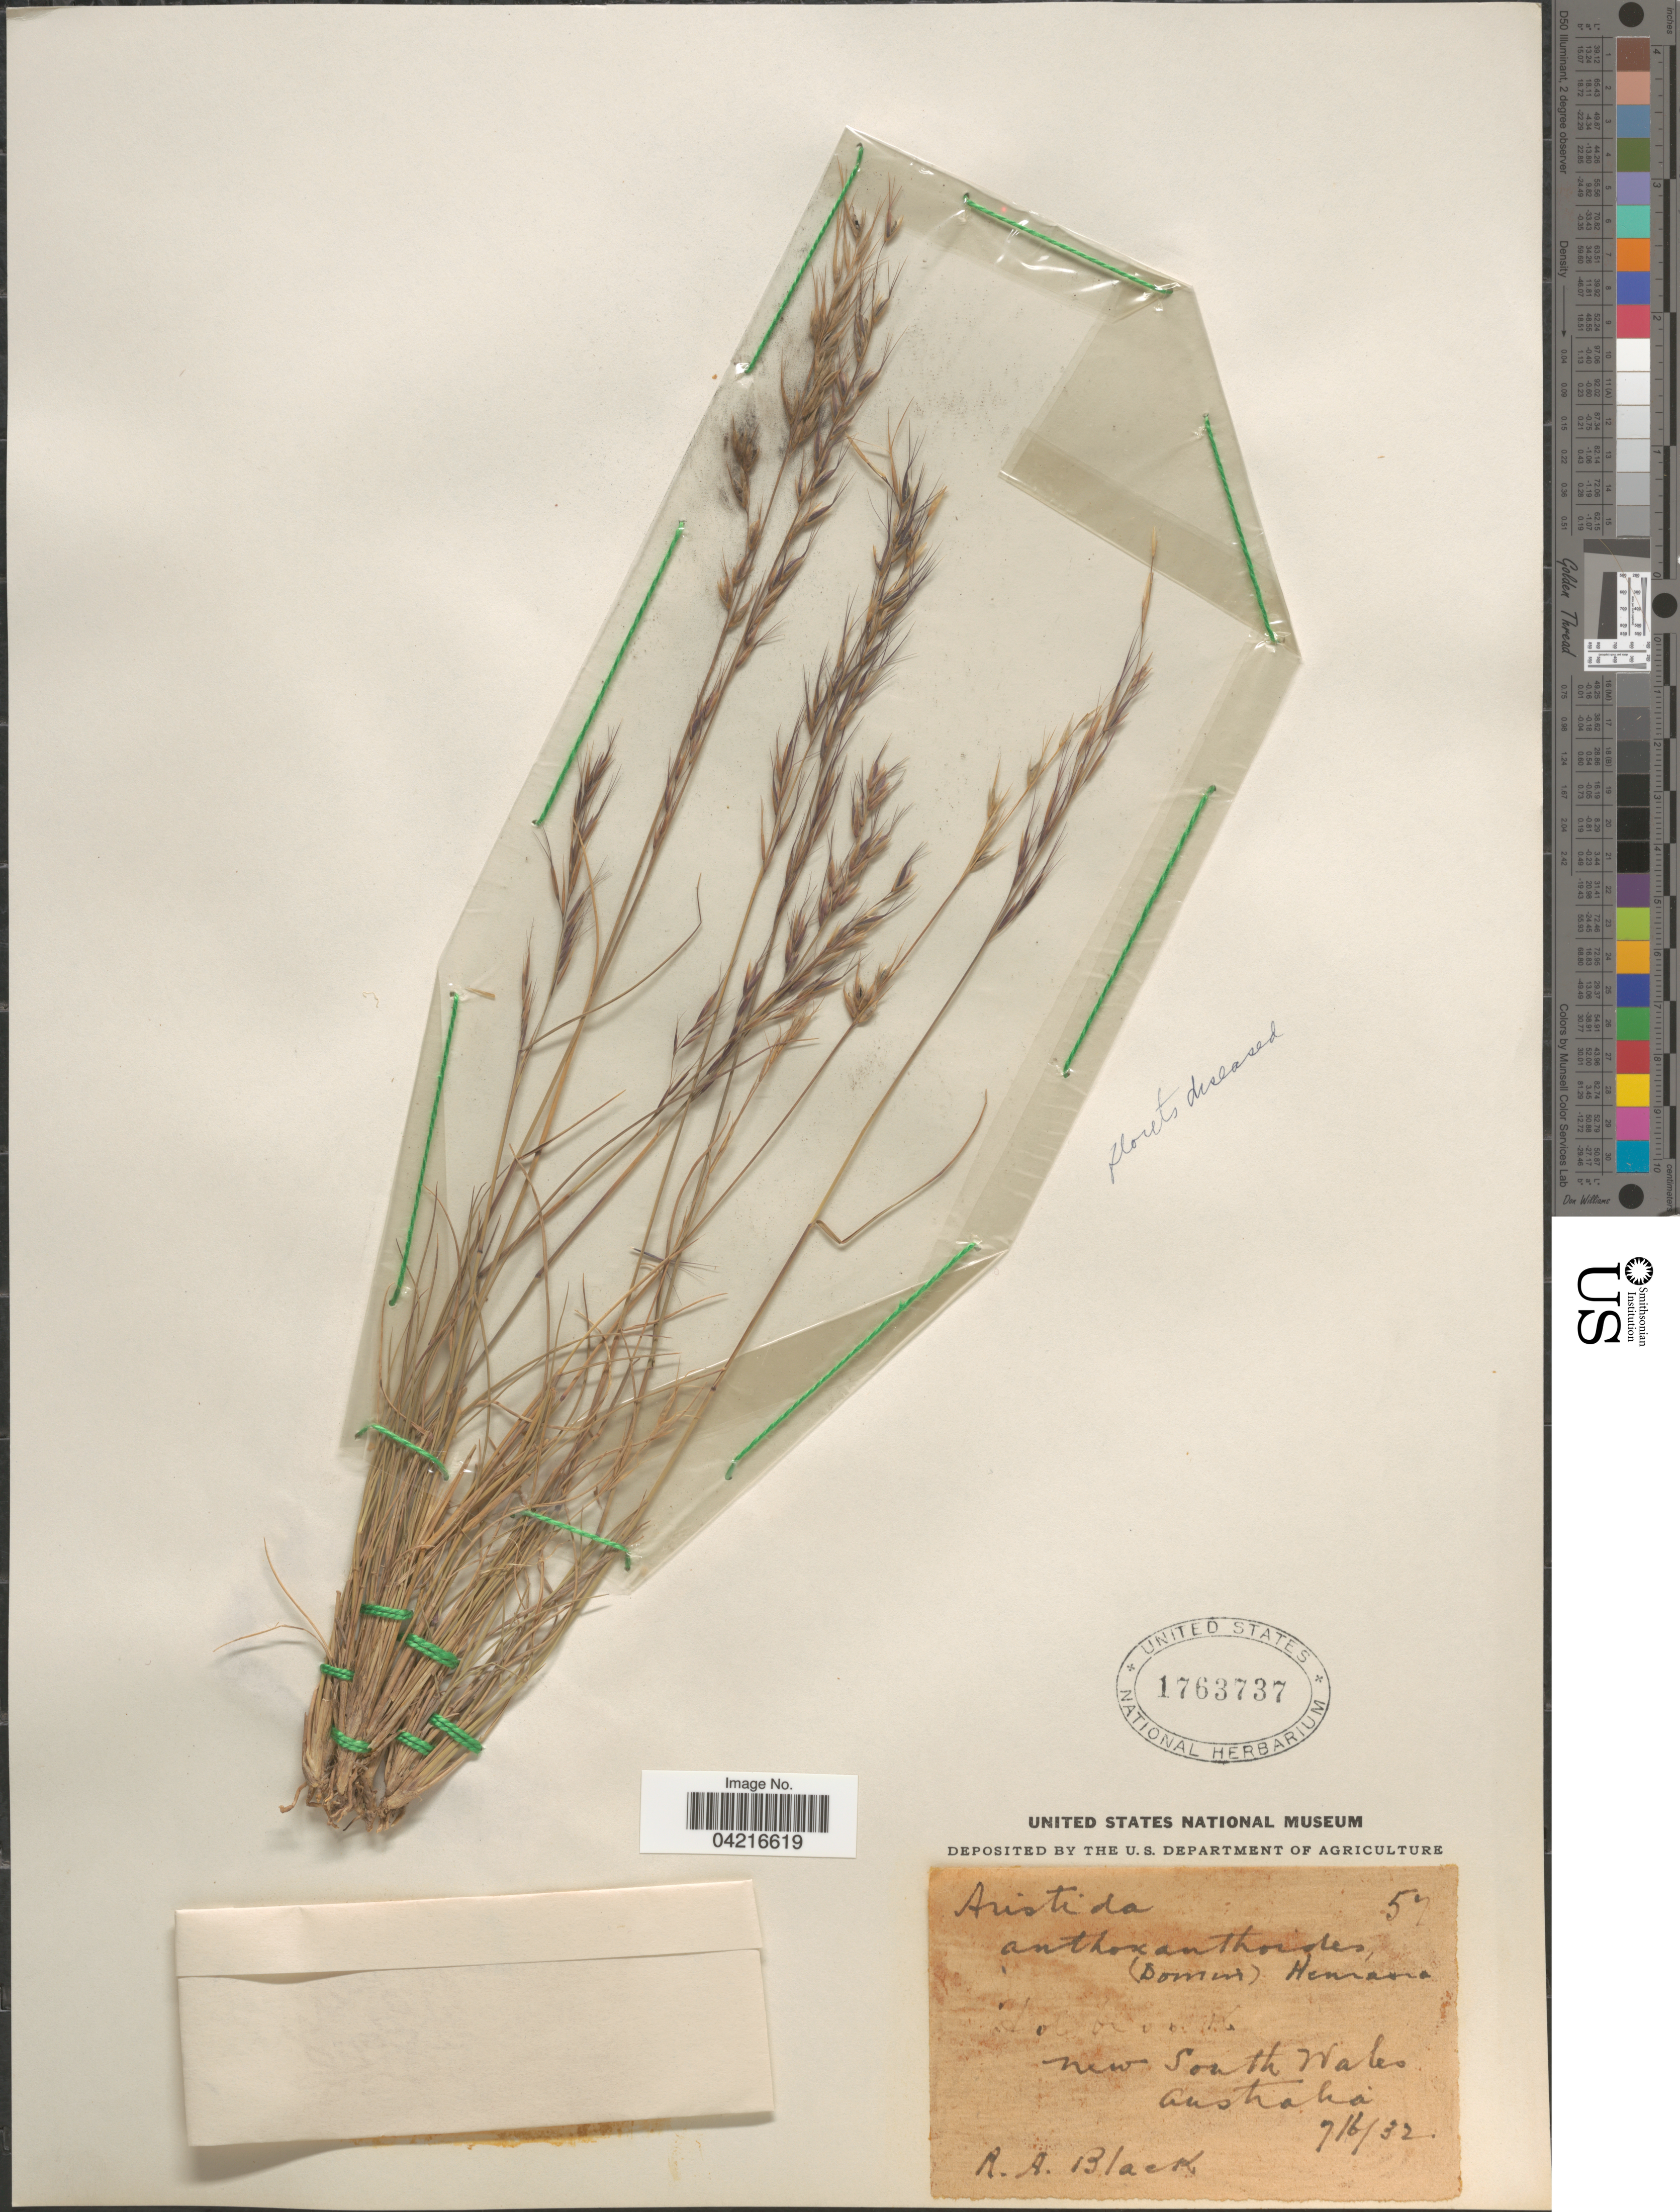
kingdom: Plantae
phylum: Tracheophyta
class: Liliopsida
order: Poales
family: Poaceae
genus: Aristida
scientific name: Aristida anthoxanthoides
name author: (Domin) Henr.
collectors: R. A. Black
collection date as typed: Transcribed d/m/y: 7/6/32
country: Australia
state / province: New South Wales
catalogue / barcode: US 1763737